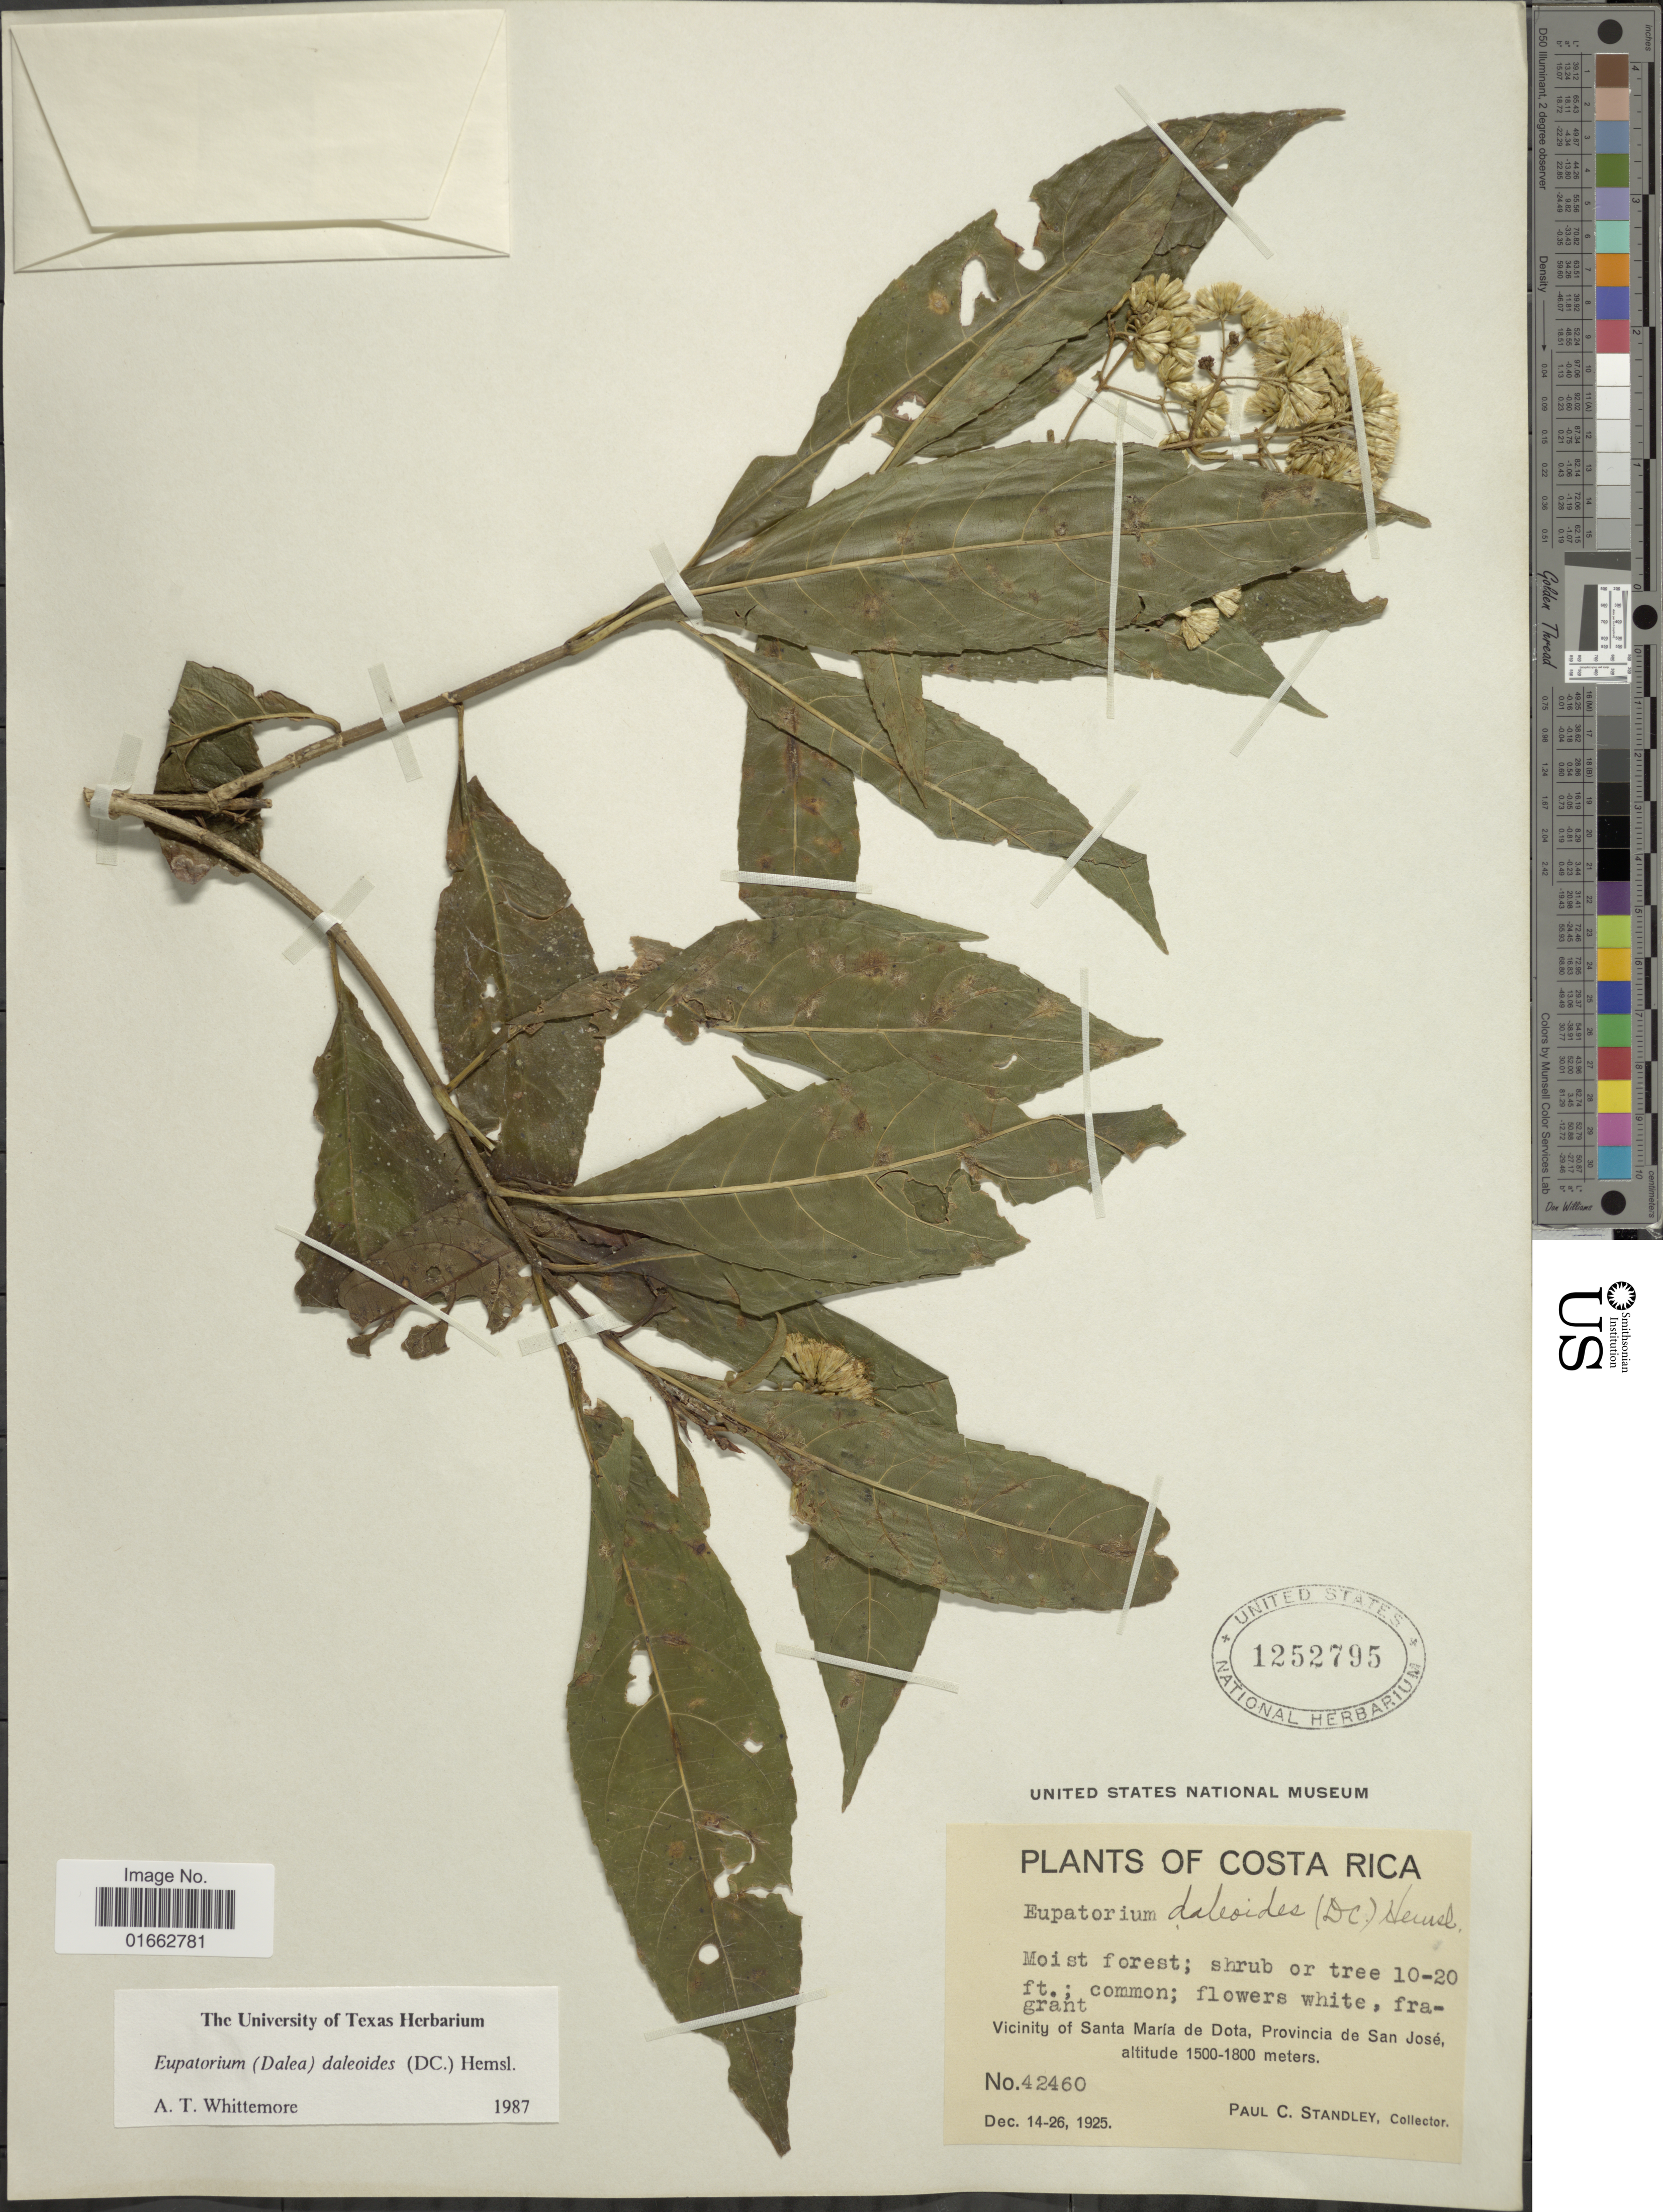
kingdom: Plantae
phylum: Tracheophyta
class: Magnoliopsida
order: Asterales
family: Asteraceae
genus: Critonia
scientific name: Critonia daleoides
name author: DC.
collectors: P. C. Standley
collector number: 42460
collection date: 1925-12-14/1925-12-26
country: Costa Rica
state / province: San José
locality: Vicinity of Santa María de Dota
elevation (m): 1500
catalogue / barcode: US 1252795